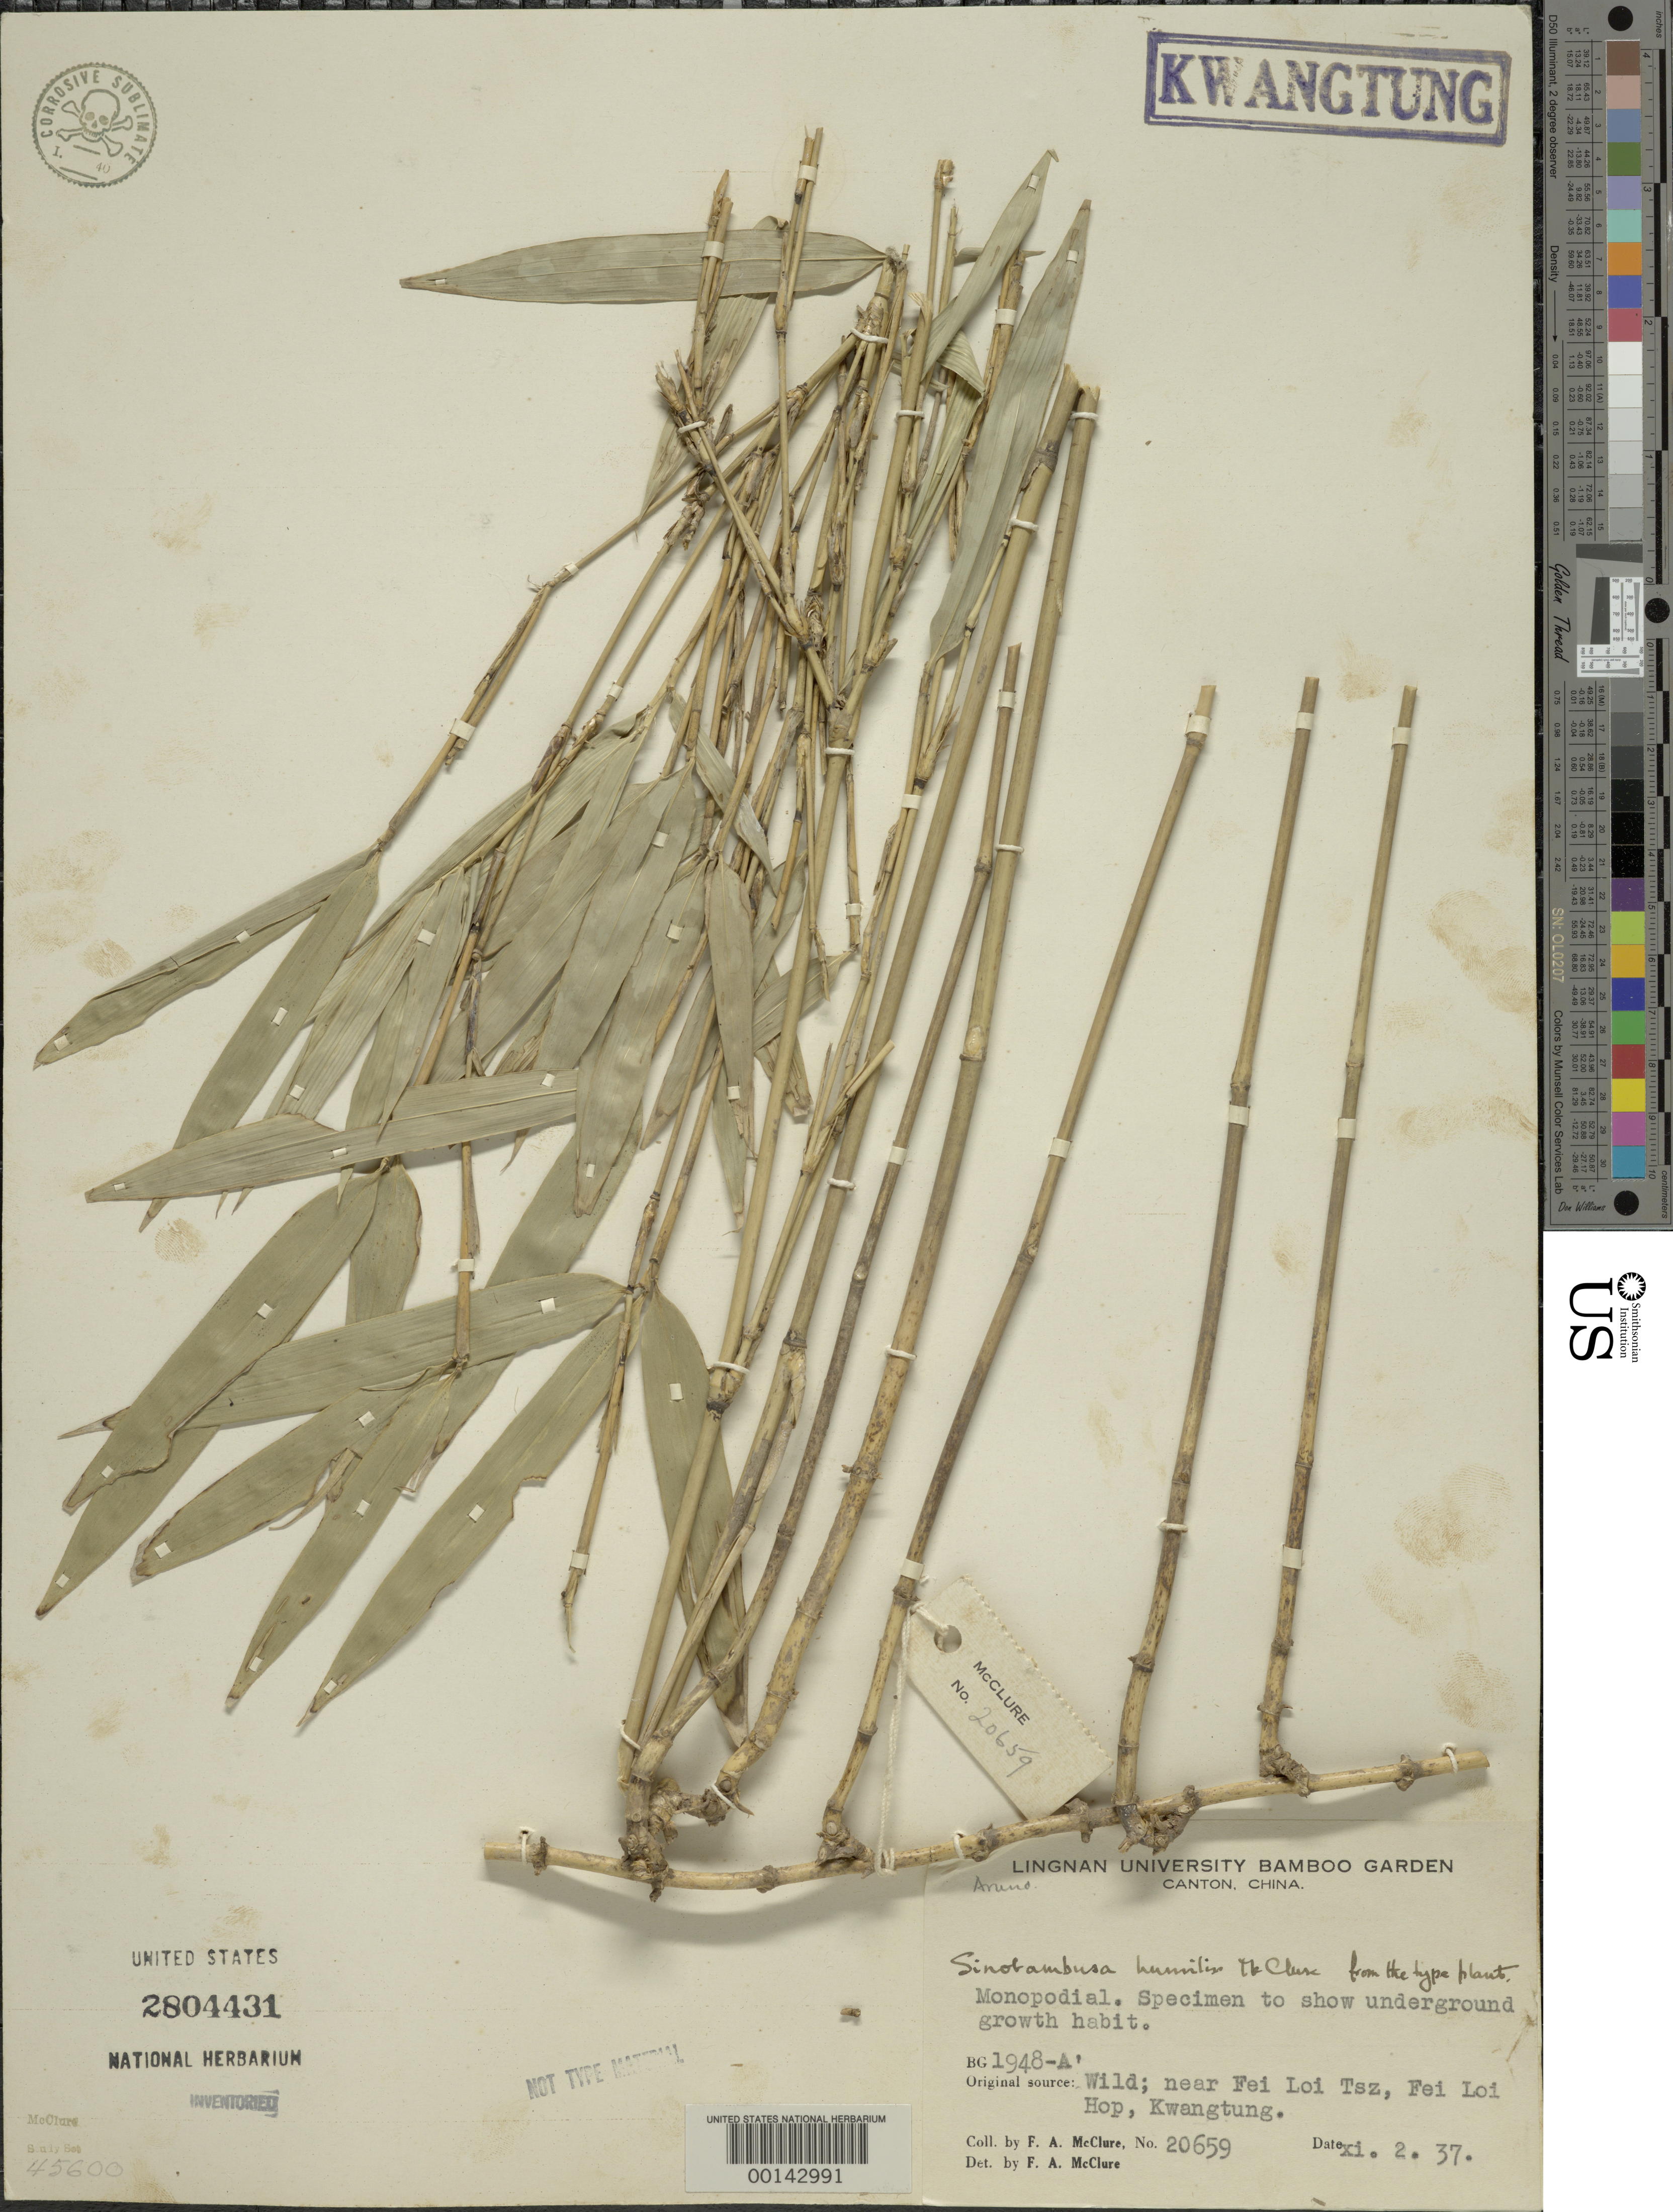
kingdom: Plantae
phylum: Tracheophyta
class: Liliopsida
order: Poales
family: Poaceae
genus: Sinobambusa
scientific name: Sinobambusa humilis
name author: McClure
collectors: F. A. McClure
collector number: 20659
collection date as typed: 02 Nov 1937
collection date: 1937-11-02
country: China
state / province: Guangdong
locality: Fei loi hop, fei loi tsz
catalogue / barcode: US 2804431